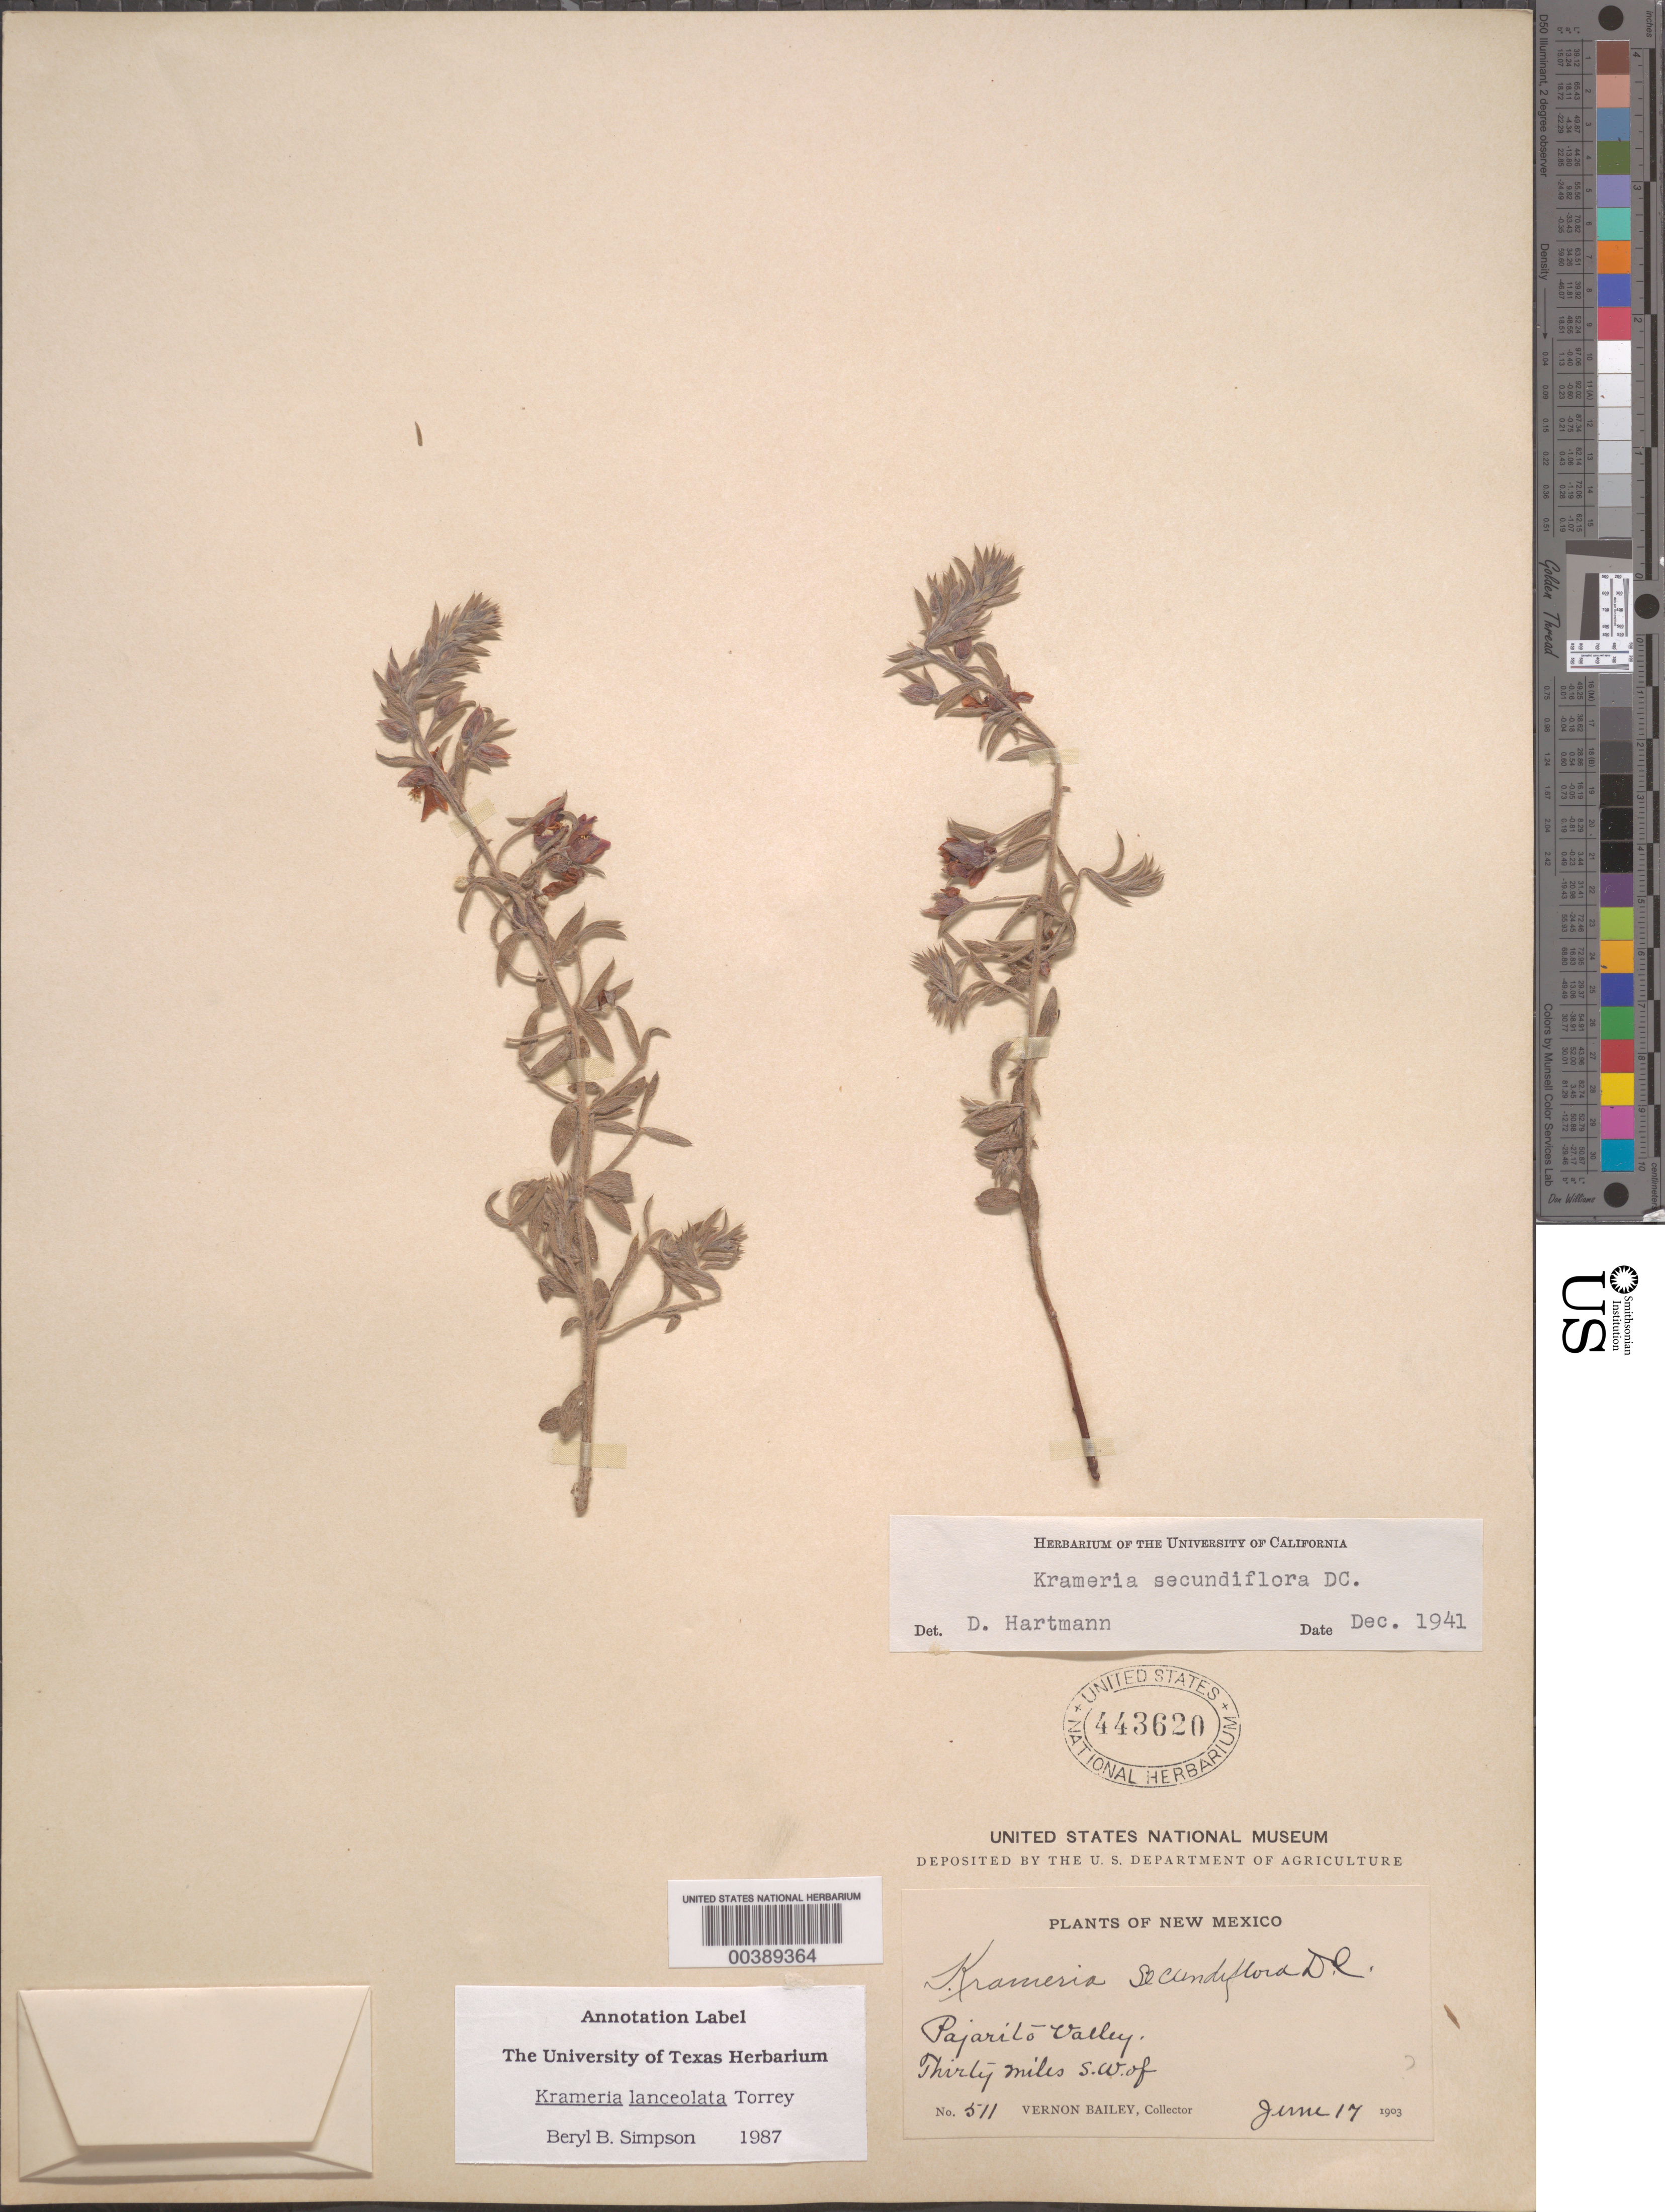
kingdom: Plantae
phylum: Tracheophyta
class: Magnoliopsida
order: Zygophyllales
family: Krameriaceae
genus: Krameria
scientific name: Krameria lanceolata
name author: Torr.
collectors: V. O. Bailey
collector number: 511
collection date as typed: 17 Jun 1903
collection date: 1903-06-17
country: United States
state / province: New Mexico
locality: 30 mi sw of pajarito valley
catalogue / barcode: US 443620